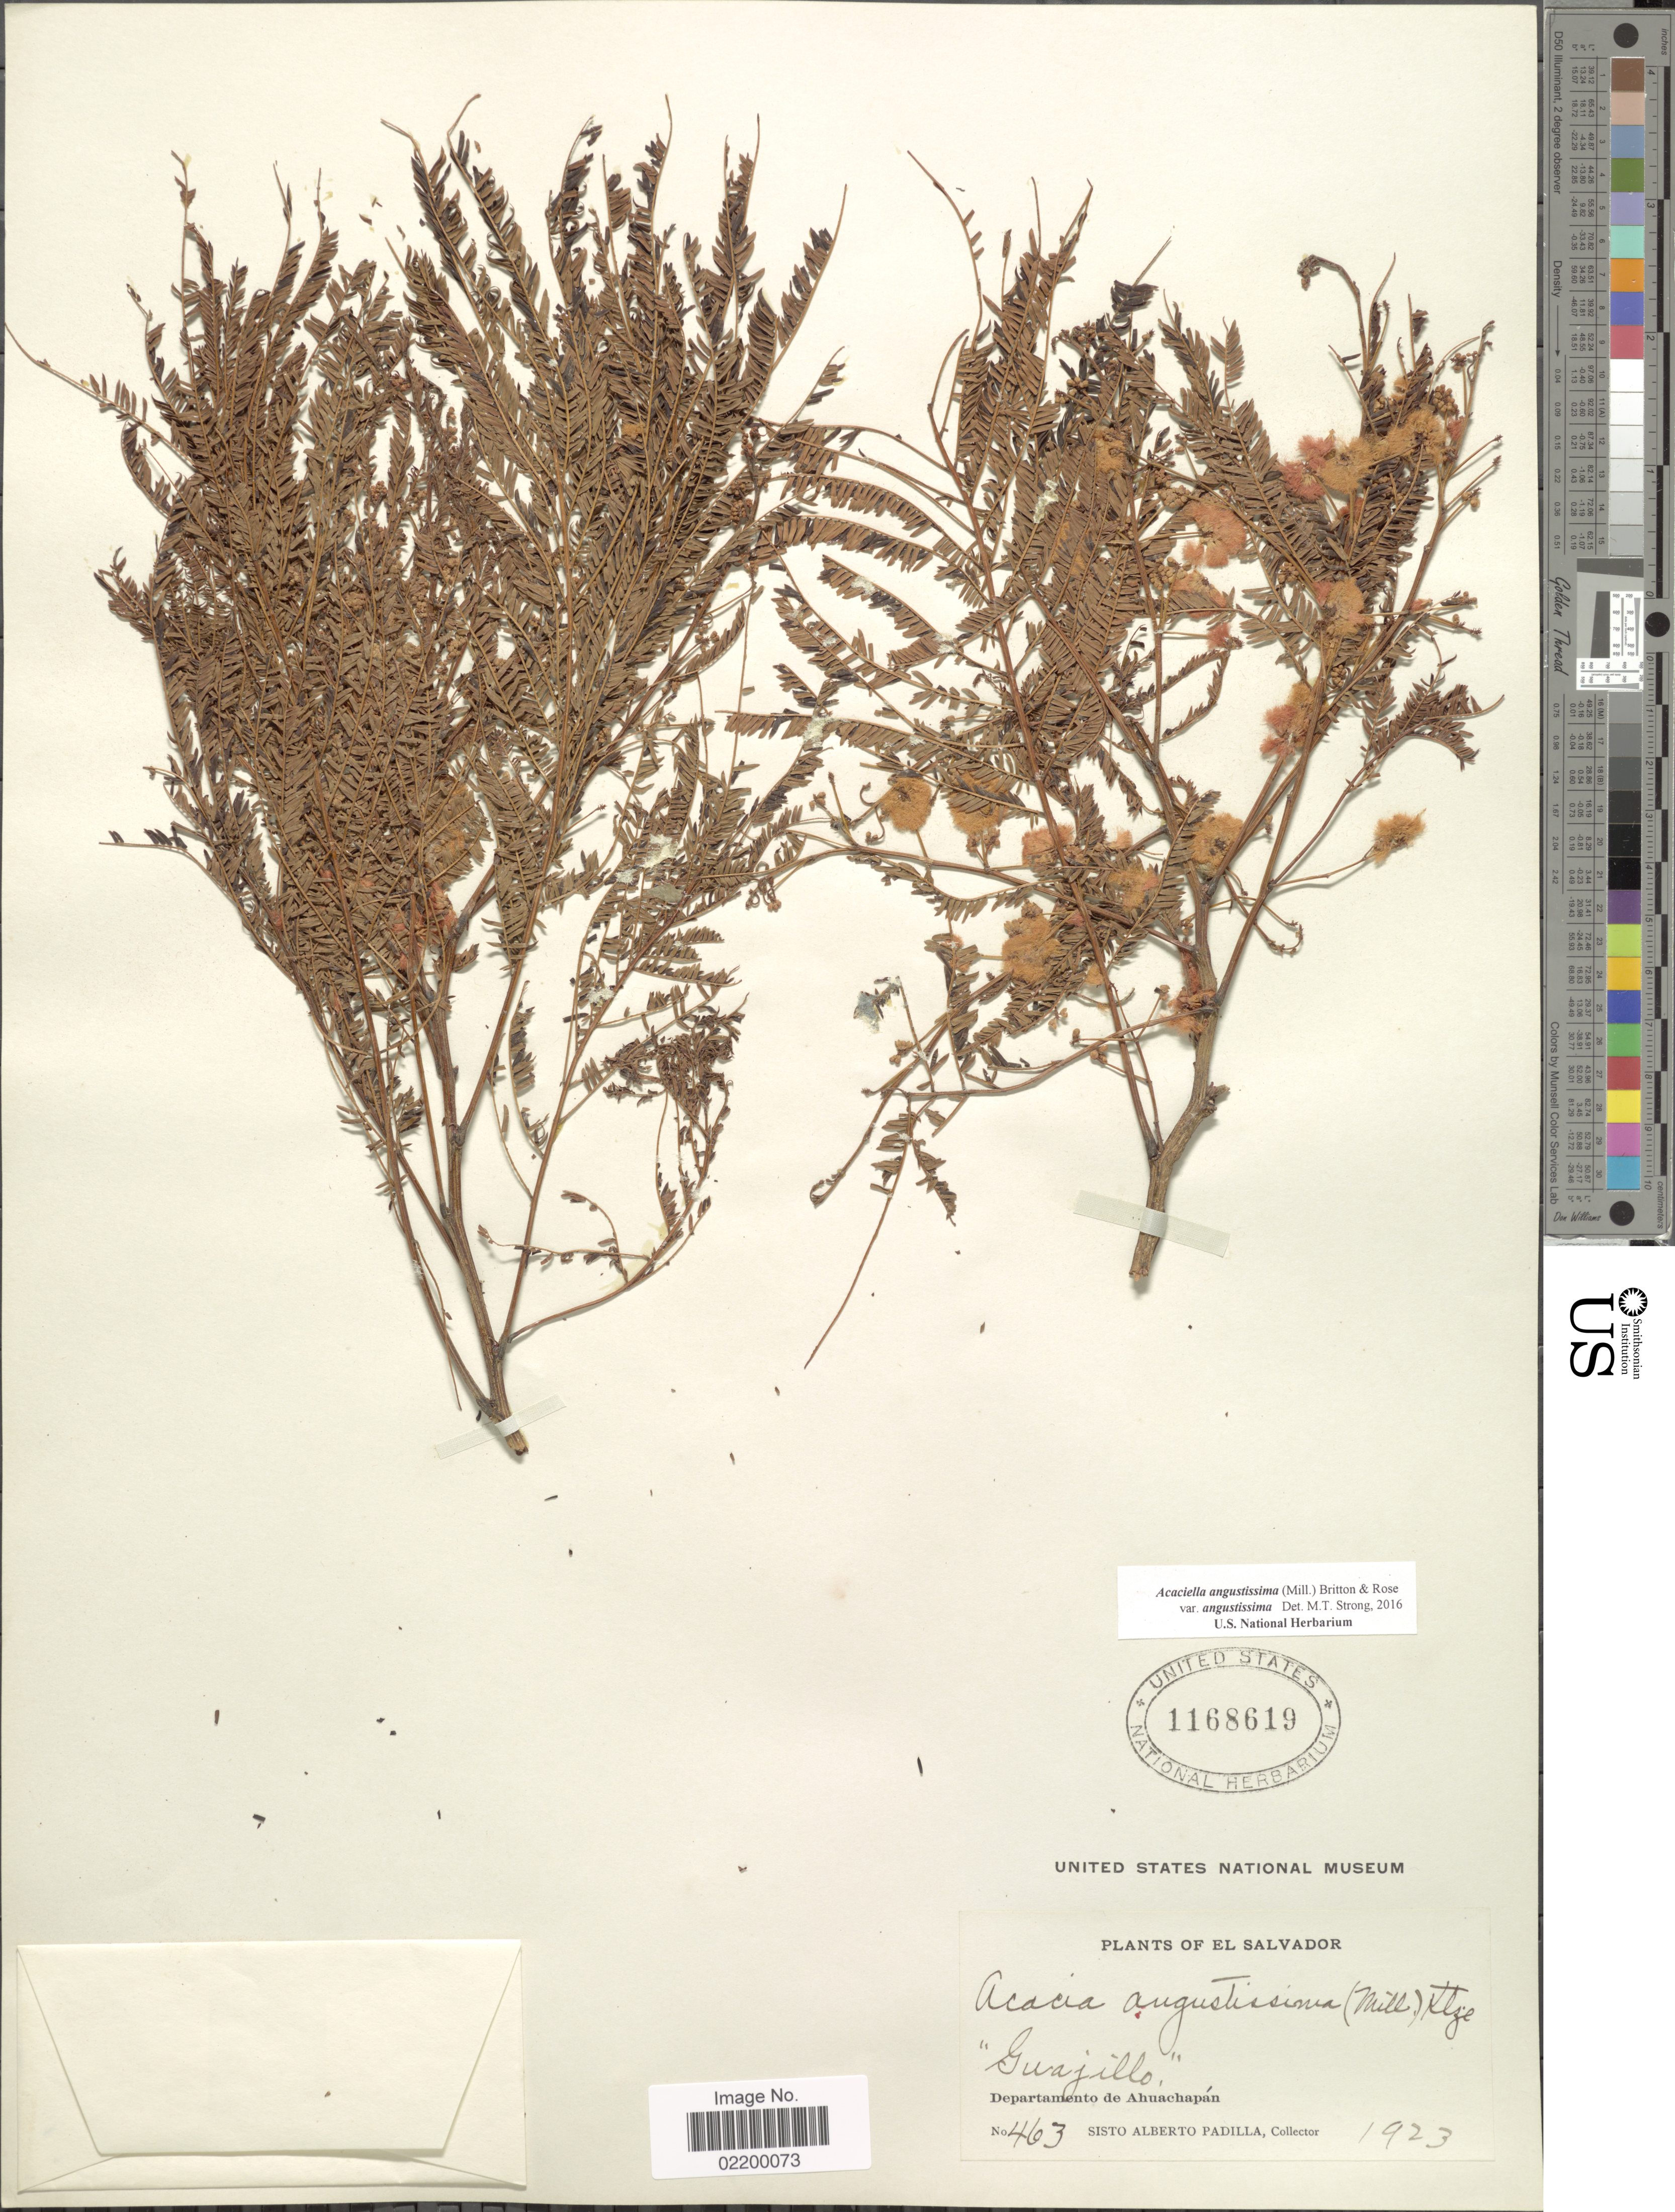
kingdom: Plantae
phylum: Tracheophyta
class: Magnoliopsida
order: Fabales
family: Fabaceae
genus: Acaciella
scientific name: Acaciella angustissima var. angustissima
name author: (Mill.) Britton & Rose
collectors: S. A. Padilla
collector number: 463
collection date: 1923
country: El Salvador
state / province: Ahuachapan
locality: Departamento de Ahuachapan.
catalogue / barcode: US 1168619